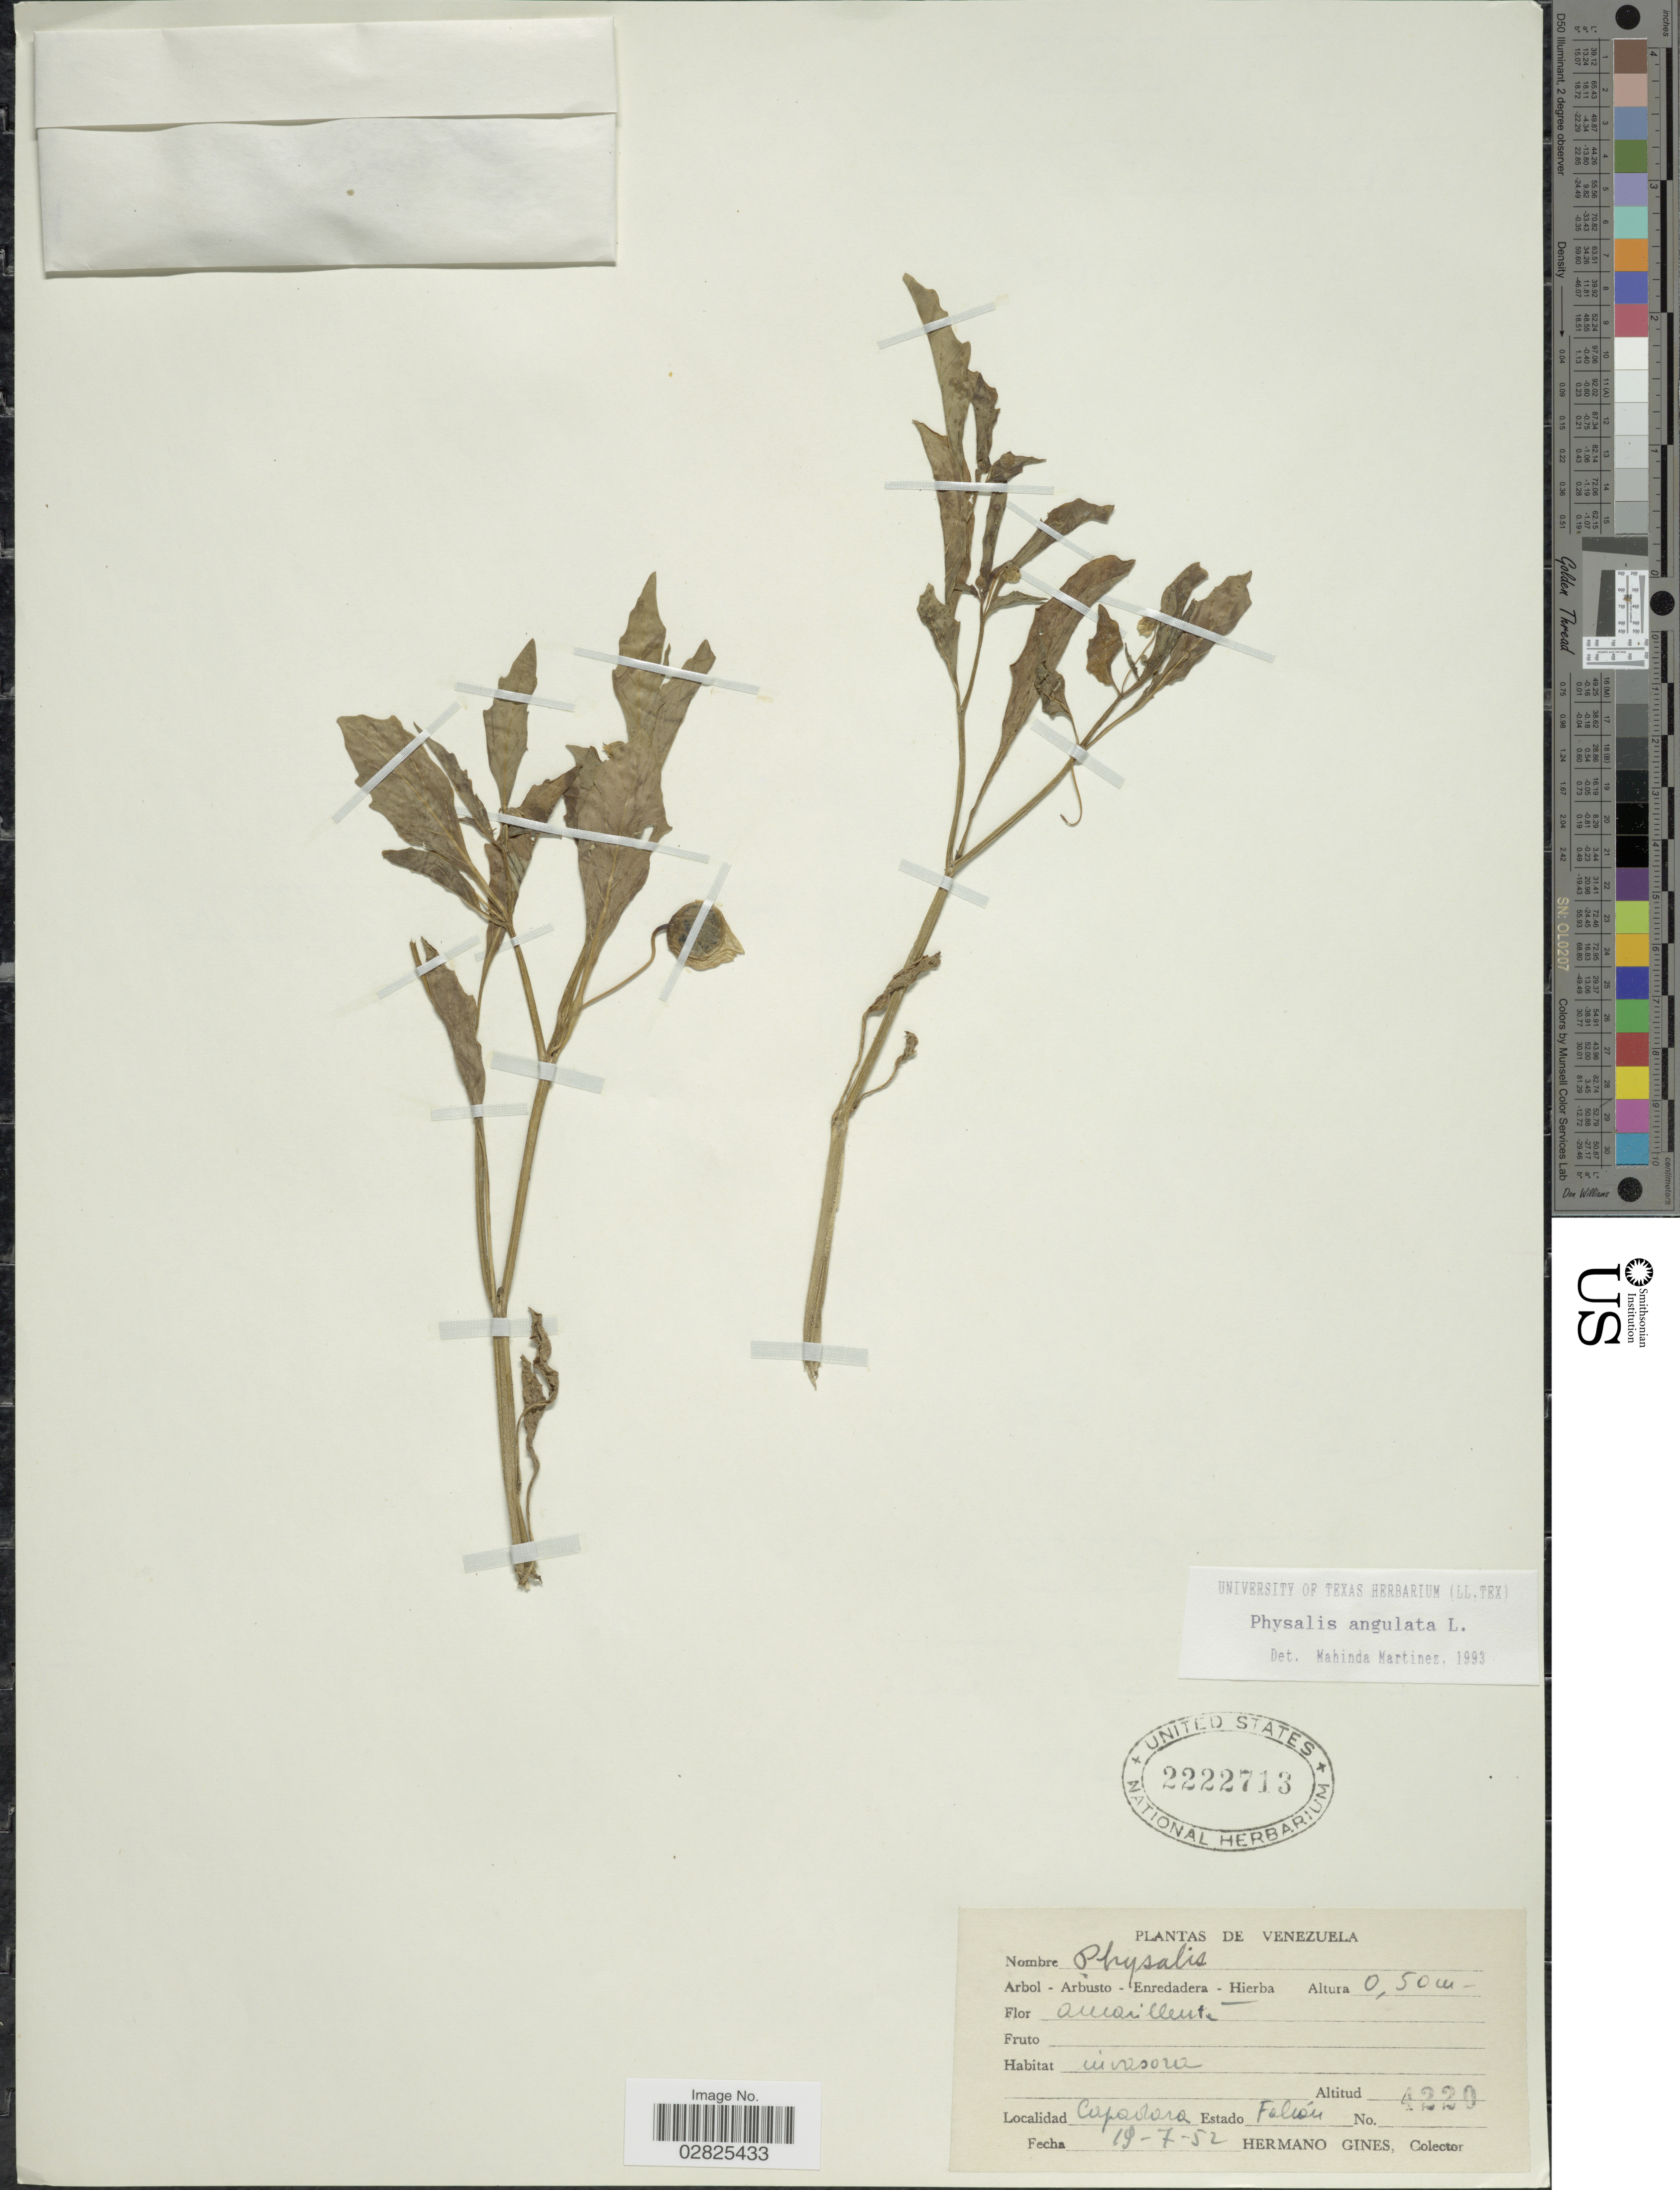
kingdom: Plantae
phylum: Tracheophyta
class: Magnoliopsida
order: Solanales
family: Solanaceae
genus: Physalis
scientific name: Physalis angulata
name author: L.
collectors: Bro. Gines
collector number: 4220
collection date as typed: Transcribed d/m/y: 19/7/52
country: Venezuela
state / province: Falcón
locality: Capadare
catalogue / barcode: US 2222713